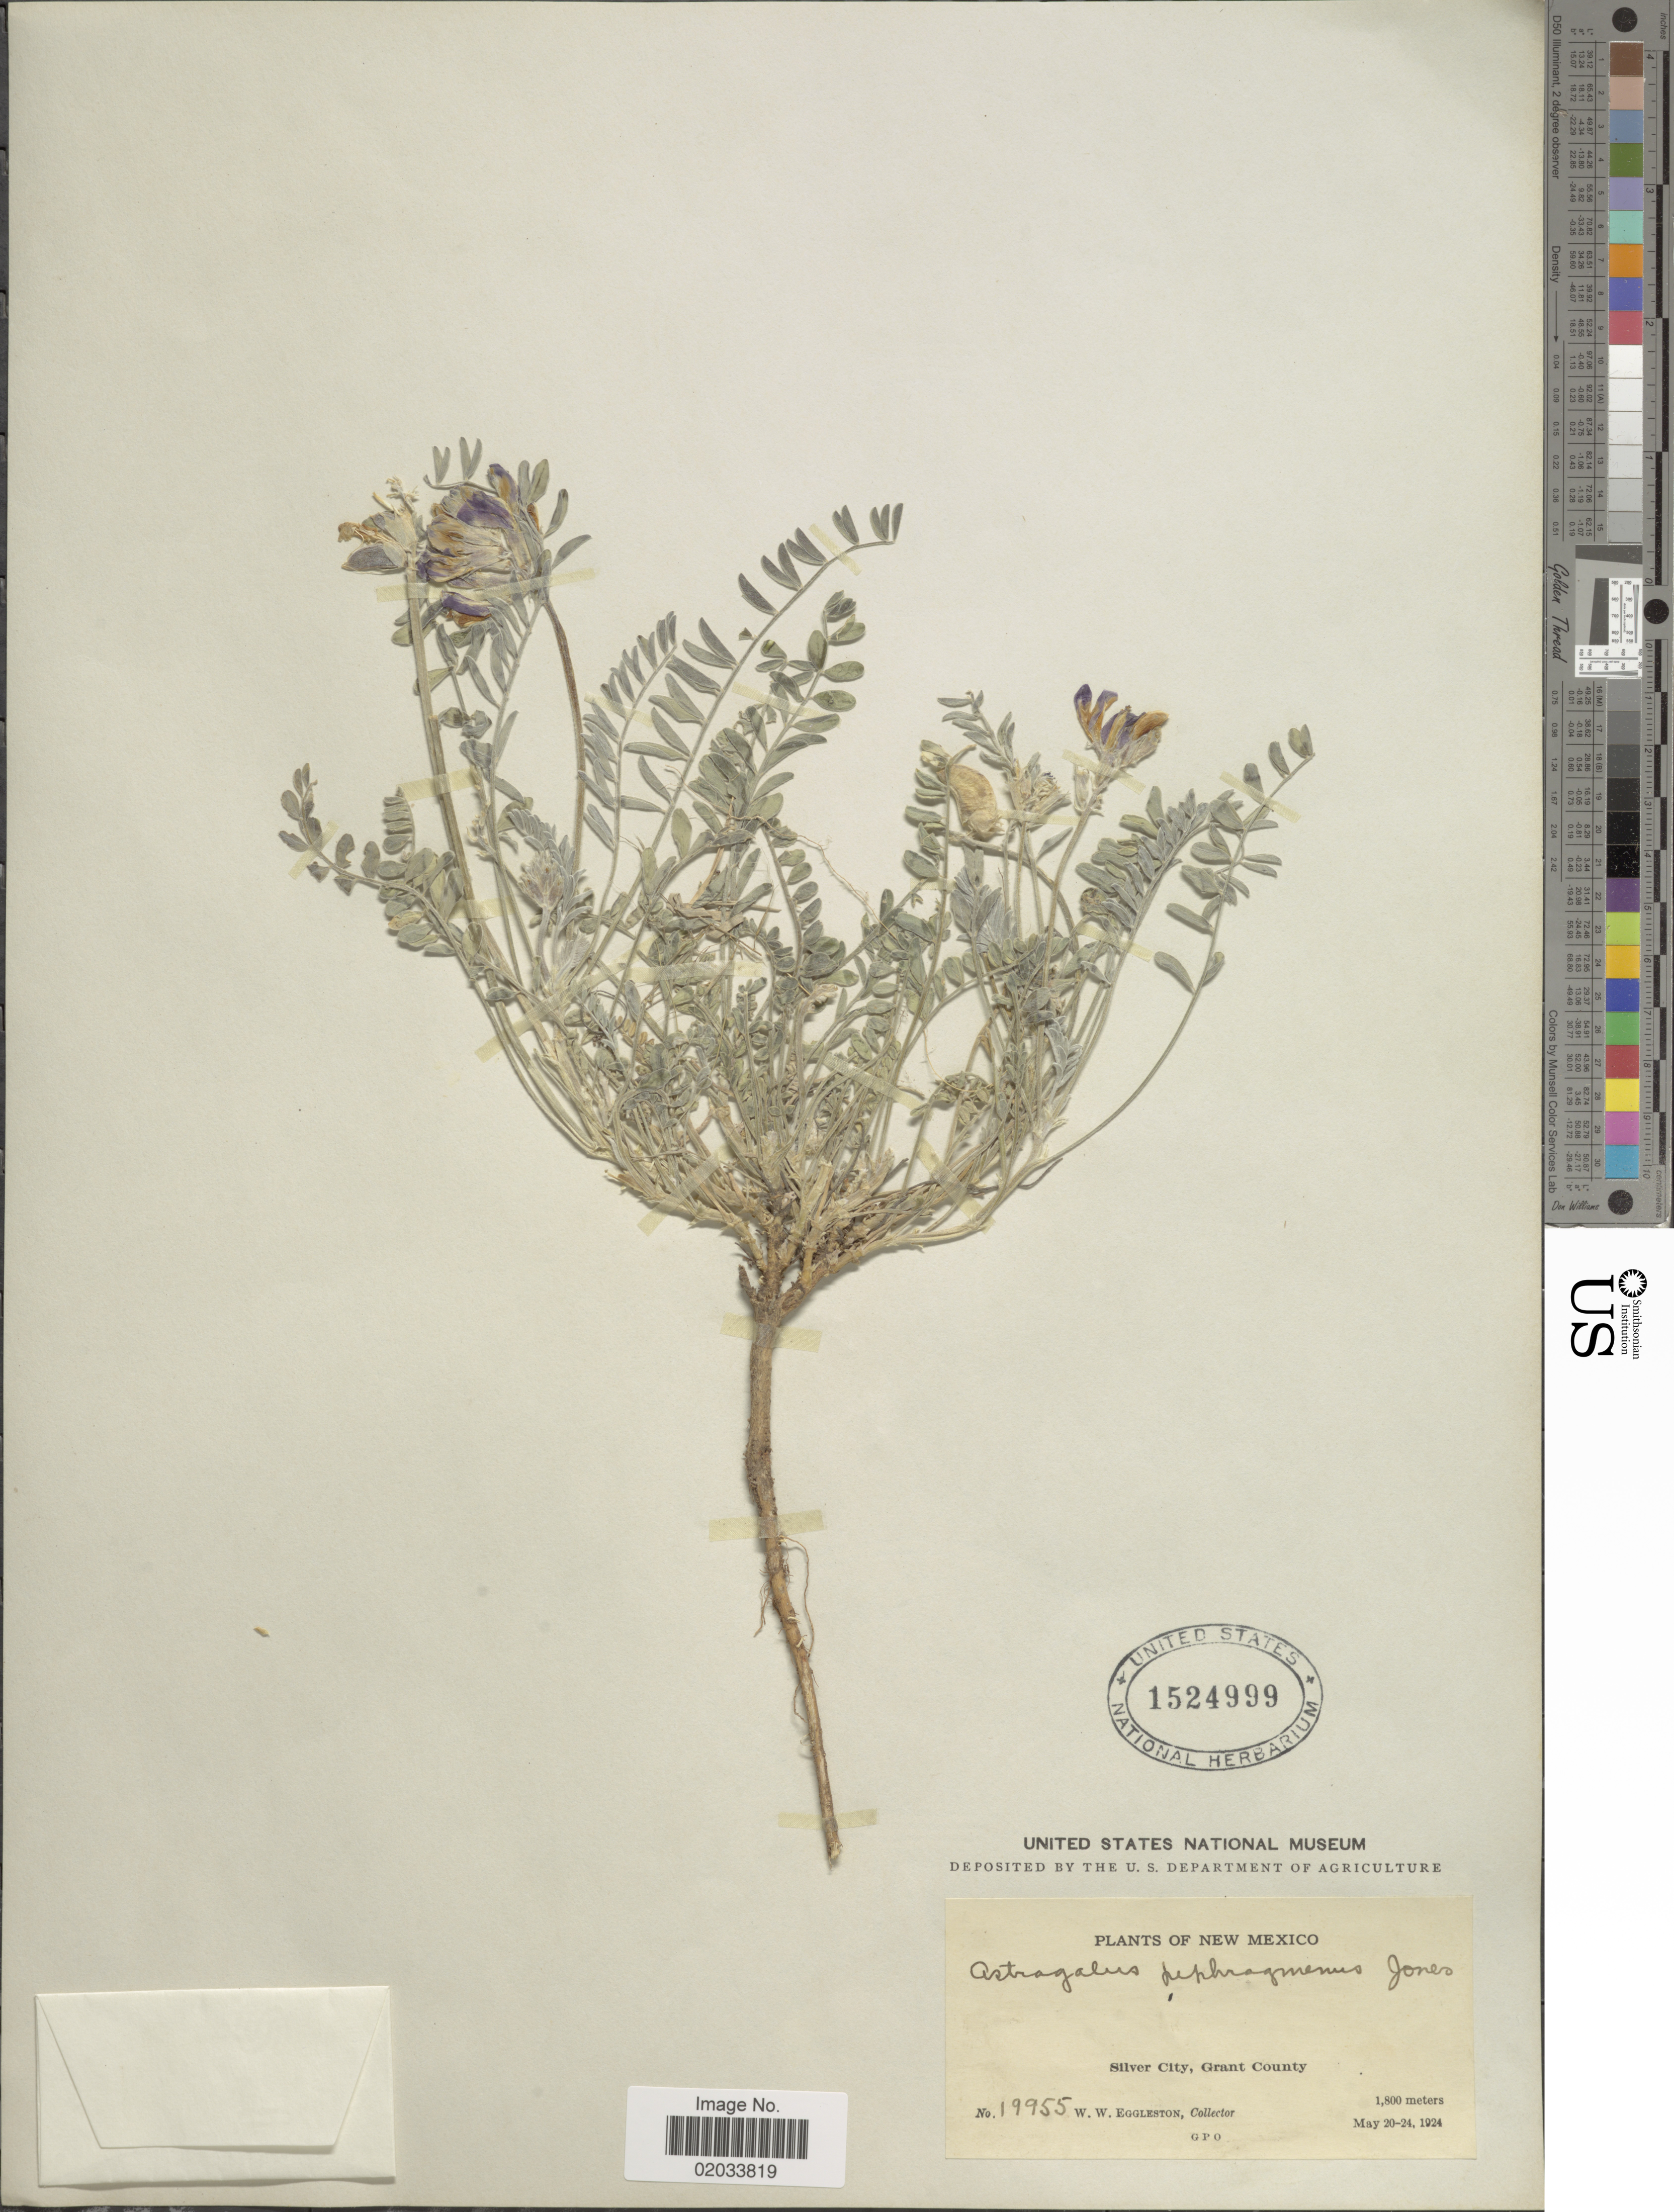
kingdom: Plantae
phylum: Tracheophyta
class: Magnoliopsida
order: Fabales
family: Fabaceae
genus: Astragalus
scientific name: Astragalus pephragmenus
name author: M.E. Jones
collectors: W. W. Eggleston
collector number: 19955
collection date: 1924-05-20/1924-05-24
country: United States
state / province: New Mexico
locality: Silver City, Grant County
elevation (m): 1800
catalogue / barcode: US 1524999